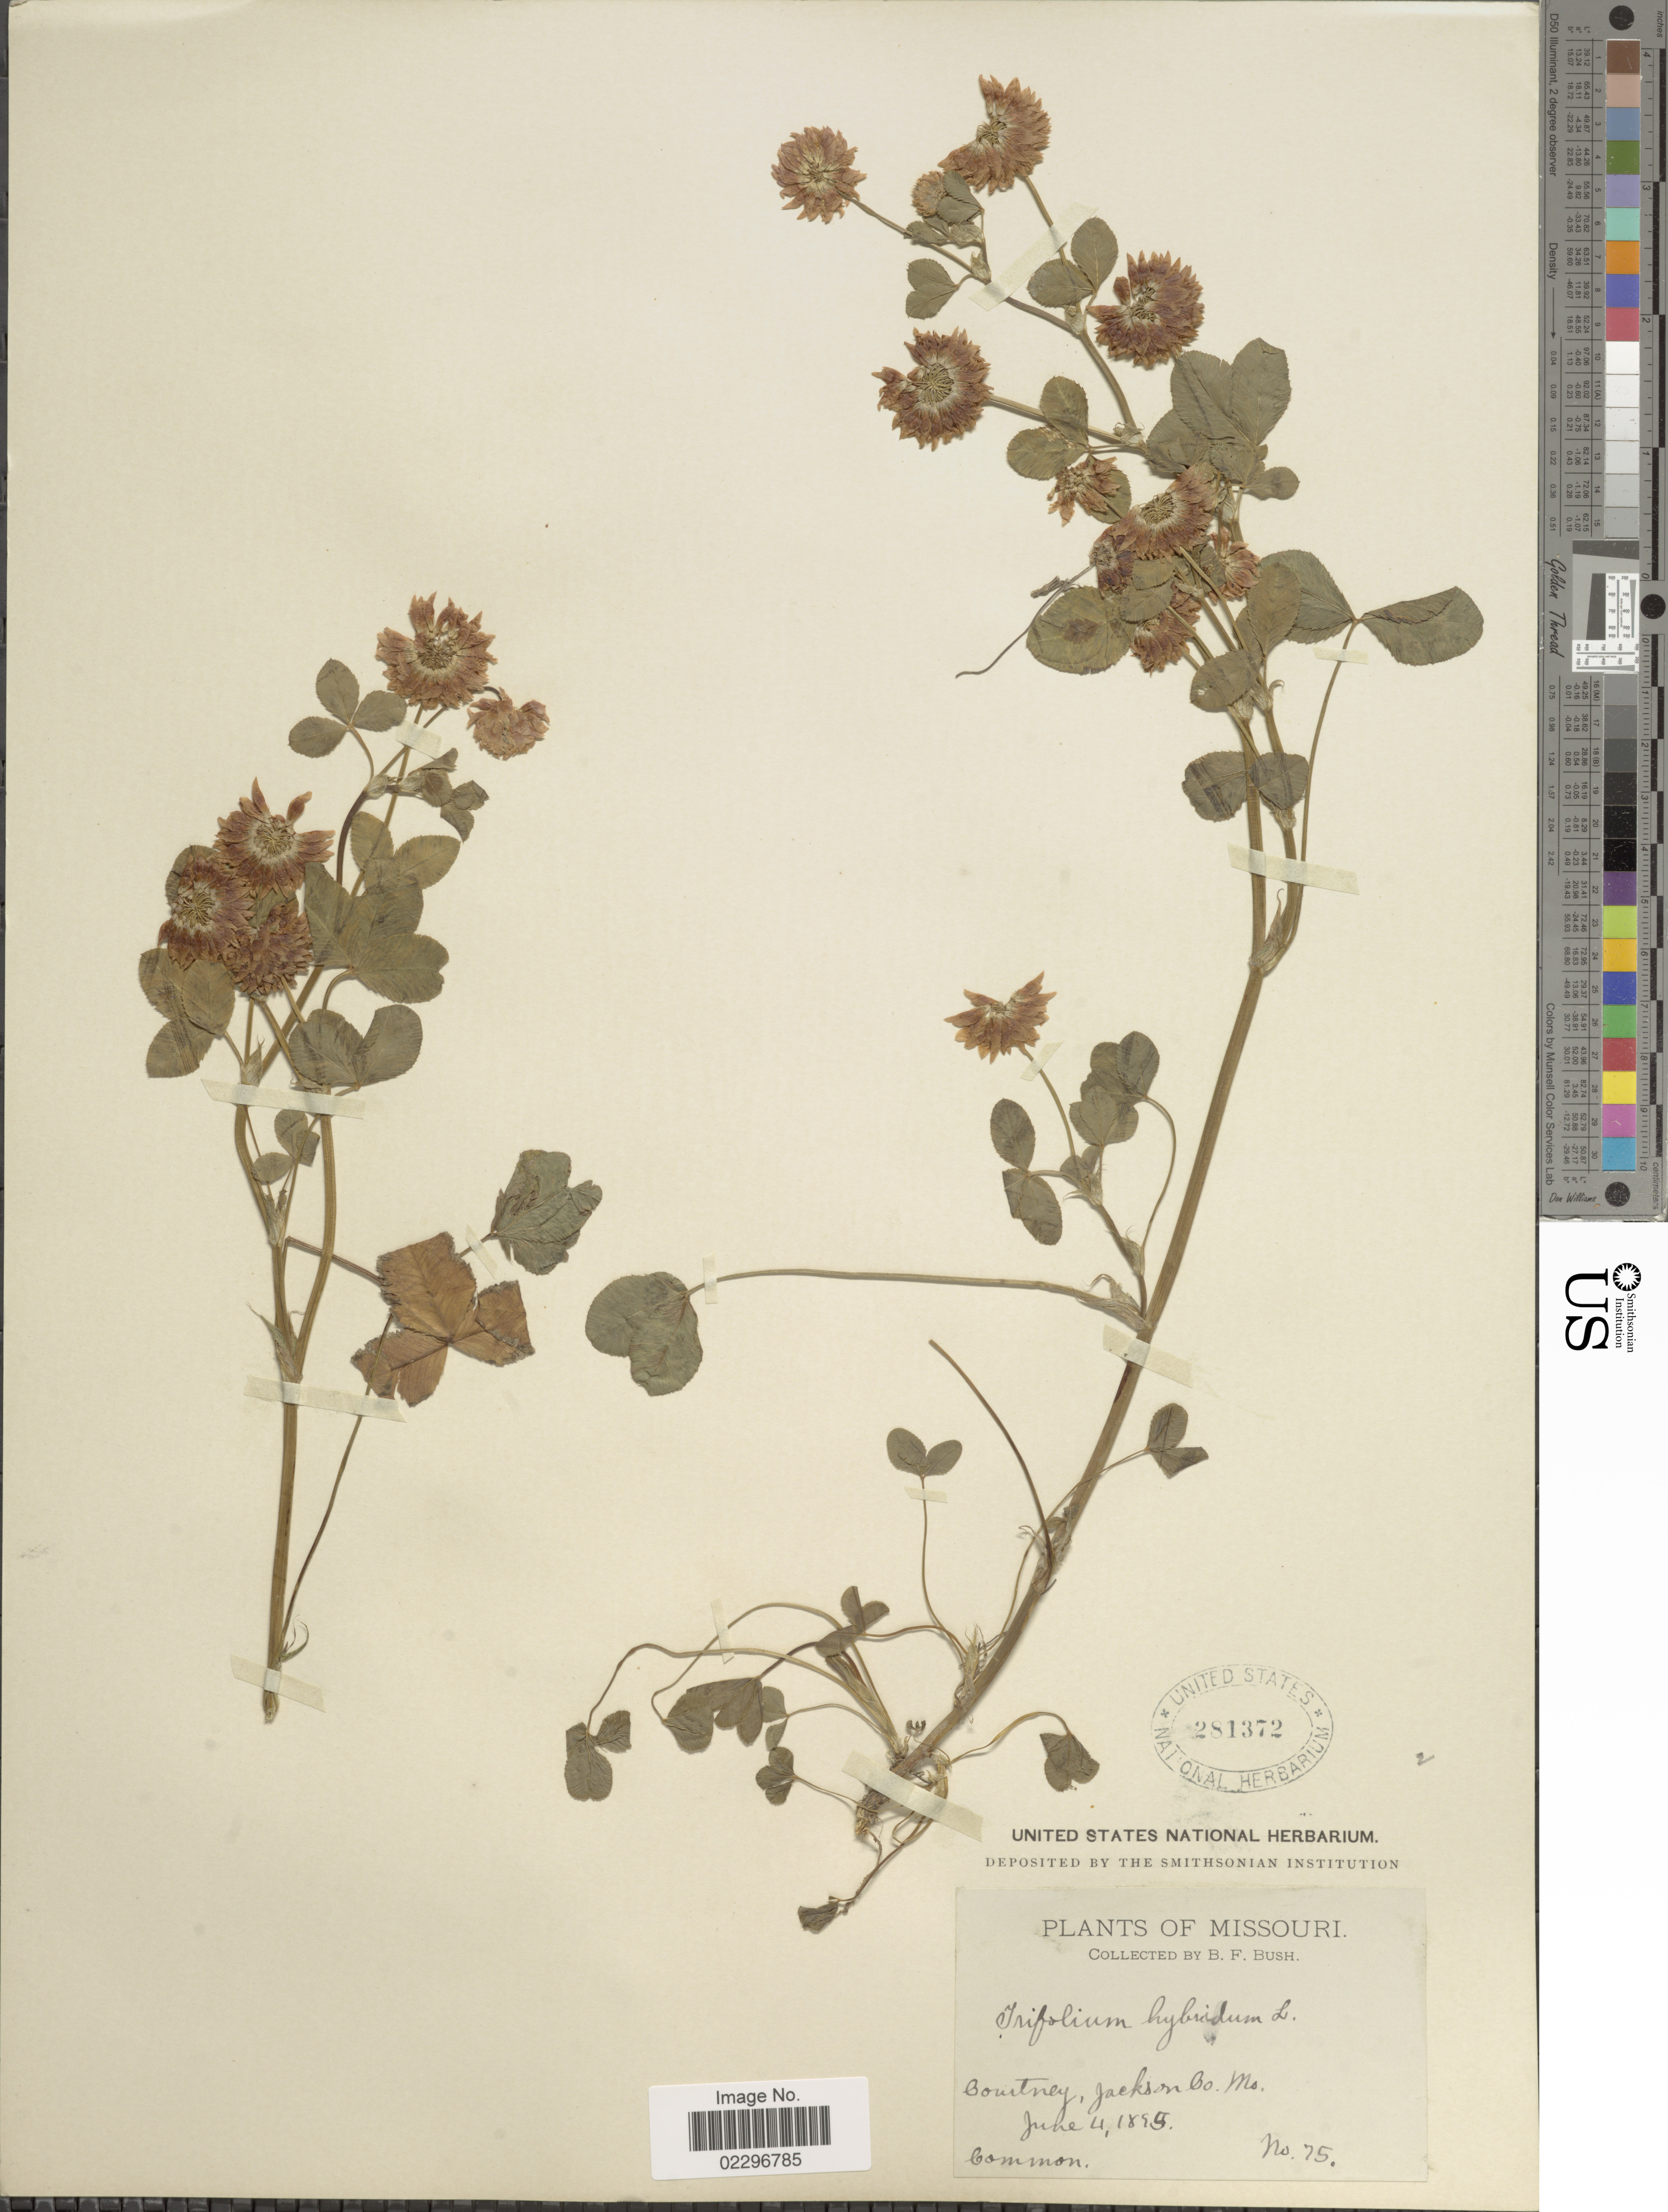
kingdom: Plantae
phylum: Tracheophyta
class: Magnoliopsida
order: Fabales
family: Fabaceae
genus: Trifolium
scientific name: Trifolium hybridum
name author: L.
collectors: B. F. Bush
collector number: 75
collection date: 1895-06-04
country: United States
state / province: Missouri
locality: Courtney, Jackson Co. Mo.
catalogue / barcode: US 281372